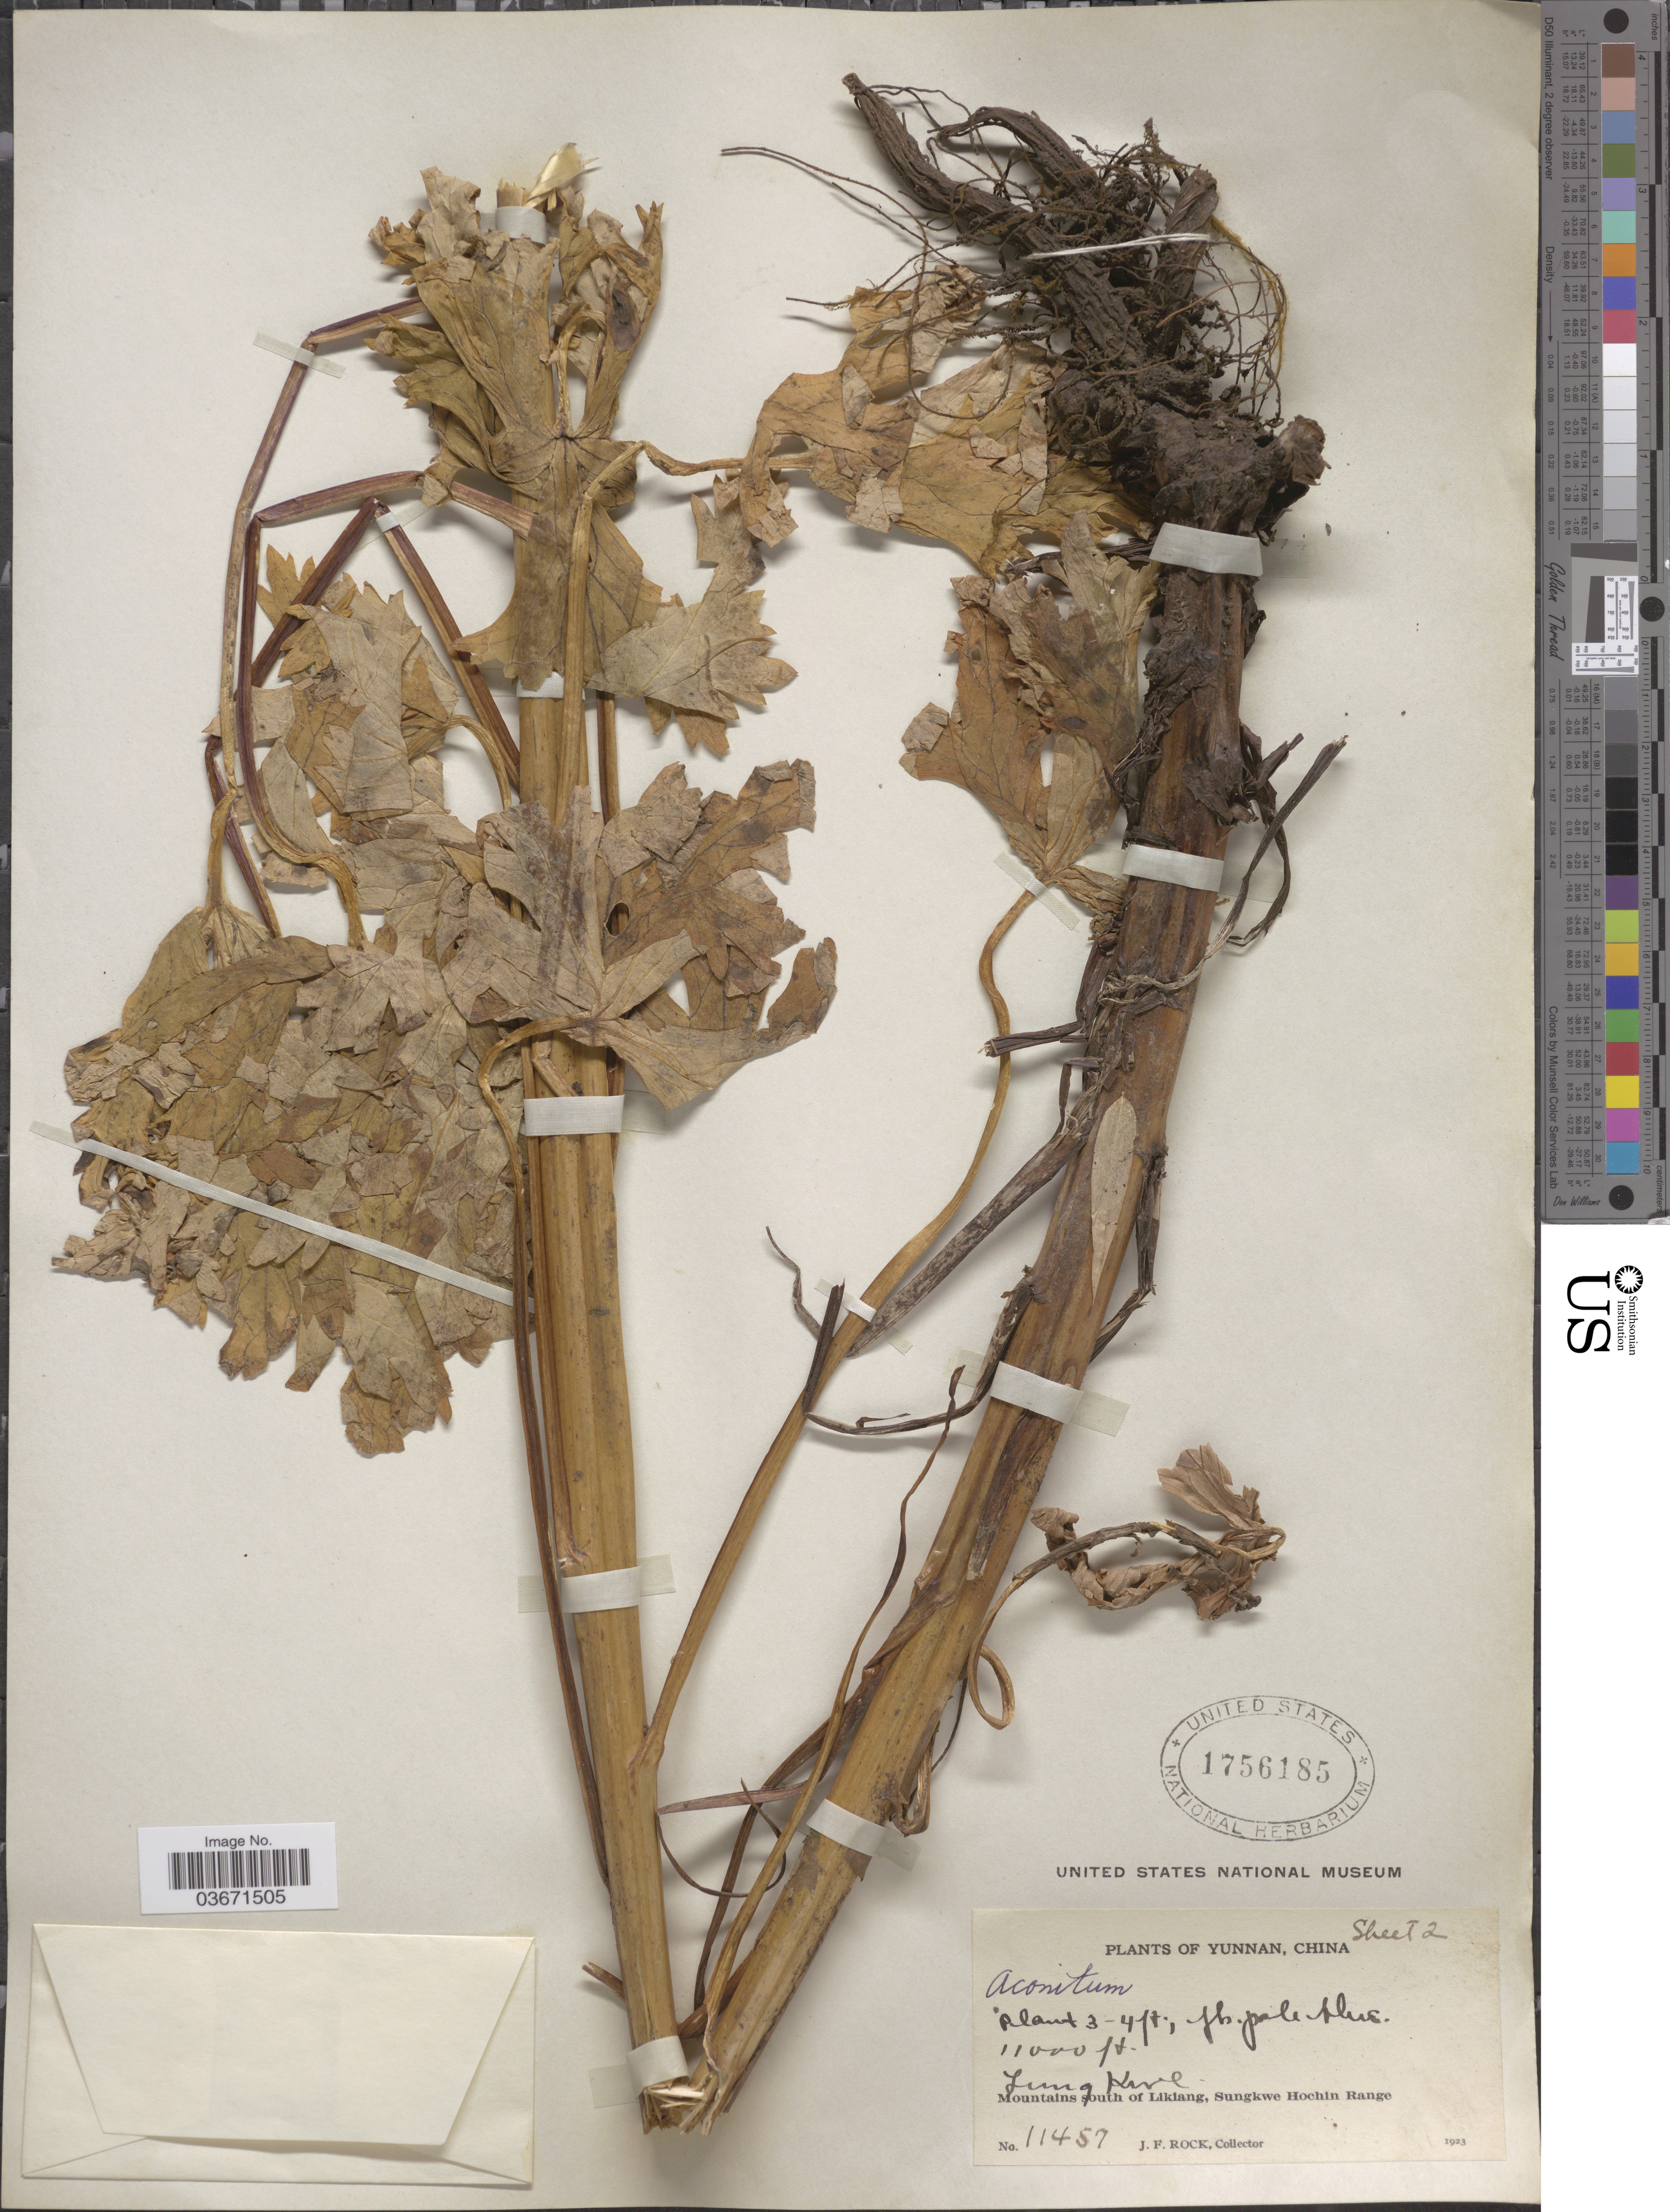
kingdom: Plantae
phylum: Tracheophyta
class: Magnoliopsida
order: Ranunculales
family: Ranunculaceae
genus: Aconitum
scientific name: Aconitum sp.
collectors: J. Rock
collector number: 11457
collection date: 1923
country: China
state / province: Yunnan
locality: Lung Kave Mountains south of Likiang, Sungkwe Hochin Range.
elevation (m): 3353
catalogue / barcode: US 1756185